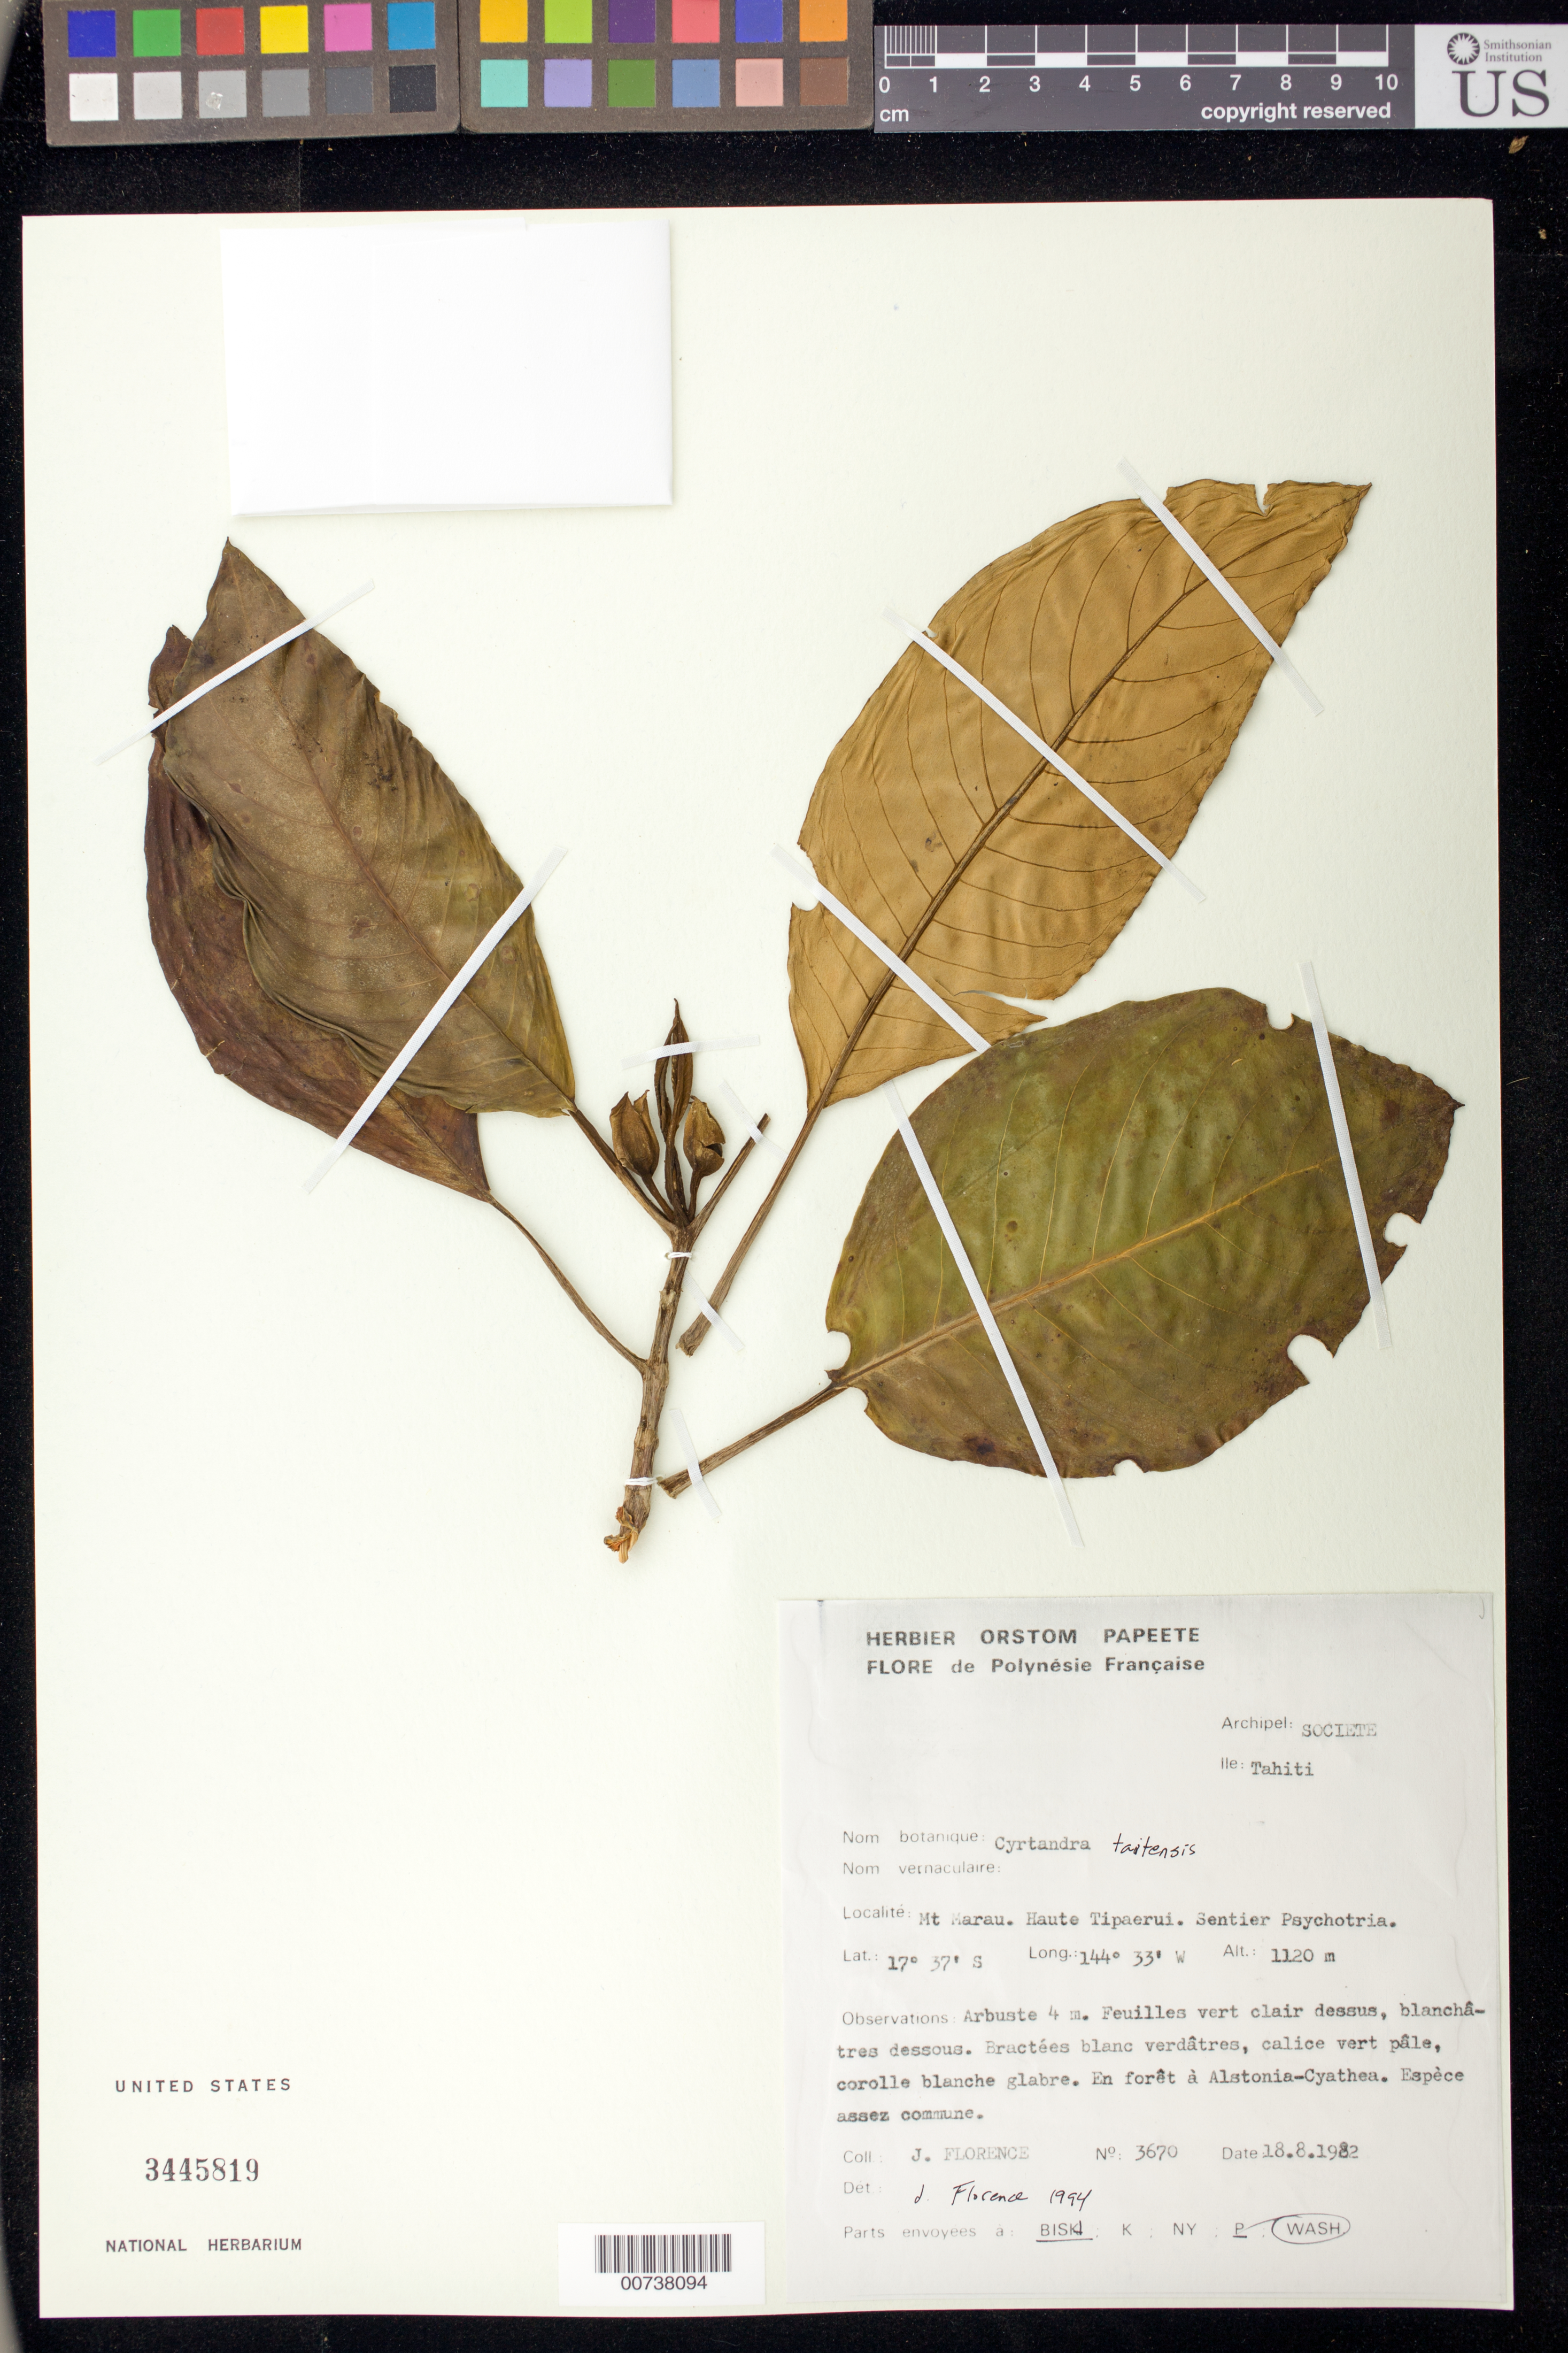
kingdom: Plantae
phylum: Tracheophyta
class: Magnoliopsida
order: Lamiales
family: Gesneriaceae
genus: Cyrtandra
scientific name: Cyrtandra taitensis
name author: W. Rich ex A. Gray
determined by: Florence, J.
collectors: J. Florence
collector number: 3670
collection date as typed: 18 Aug 1982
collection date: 1982-08-18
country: French Polynesia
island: Tahiti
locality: Mt. Marau. Haute Tipaerui. Sentier Psychotria.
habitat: En forêt à Alstonia-Cyathea.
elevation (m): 1120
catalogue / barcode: US 3445819